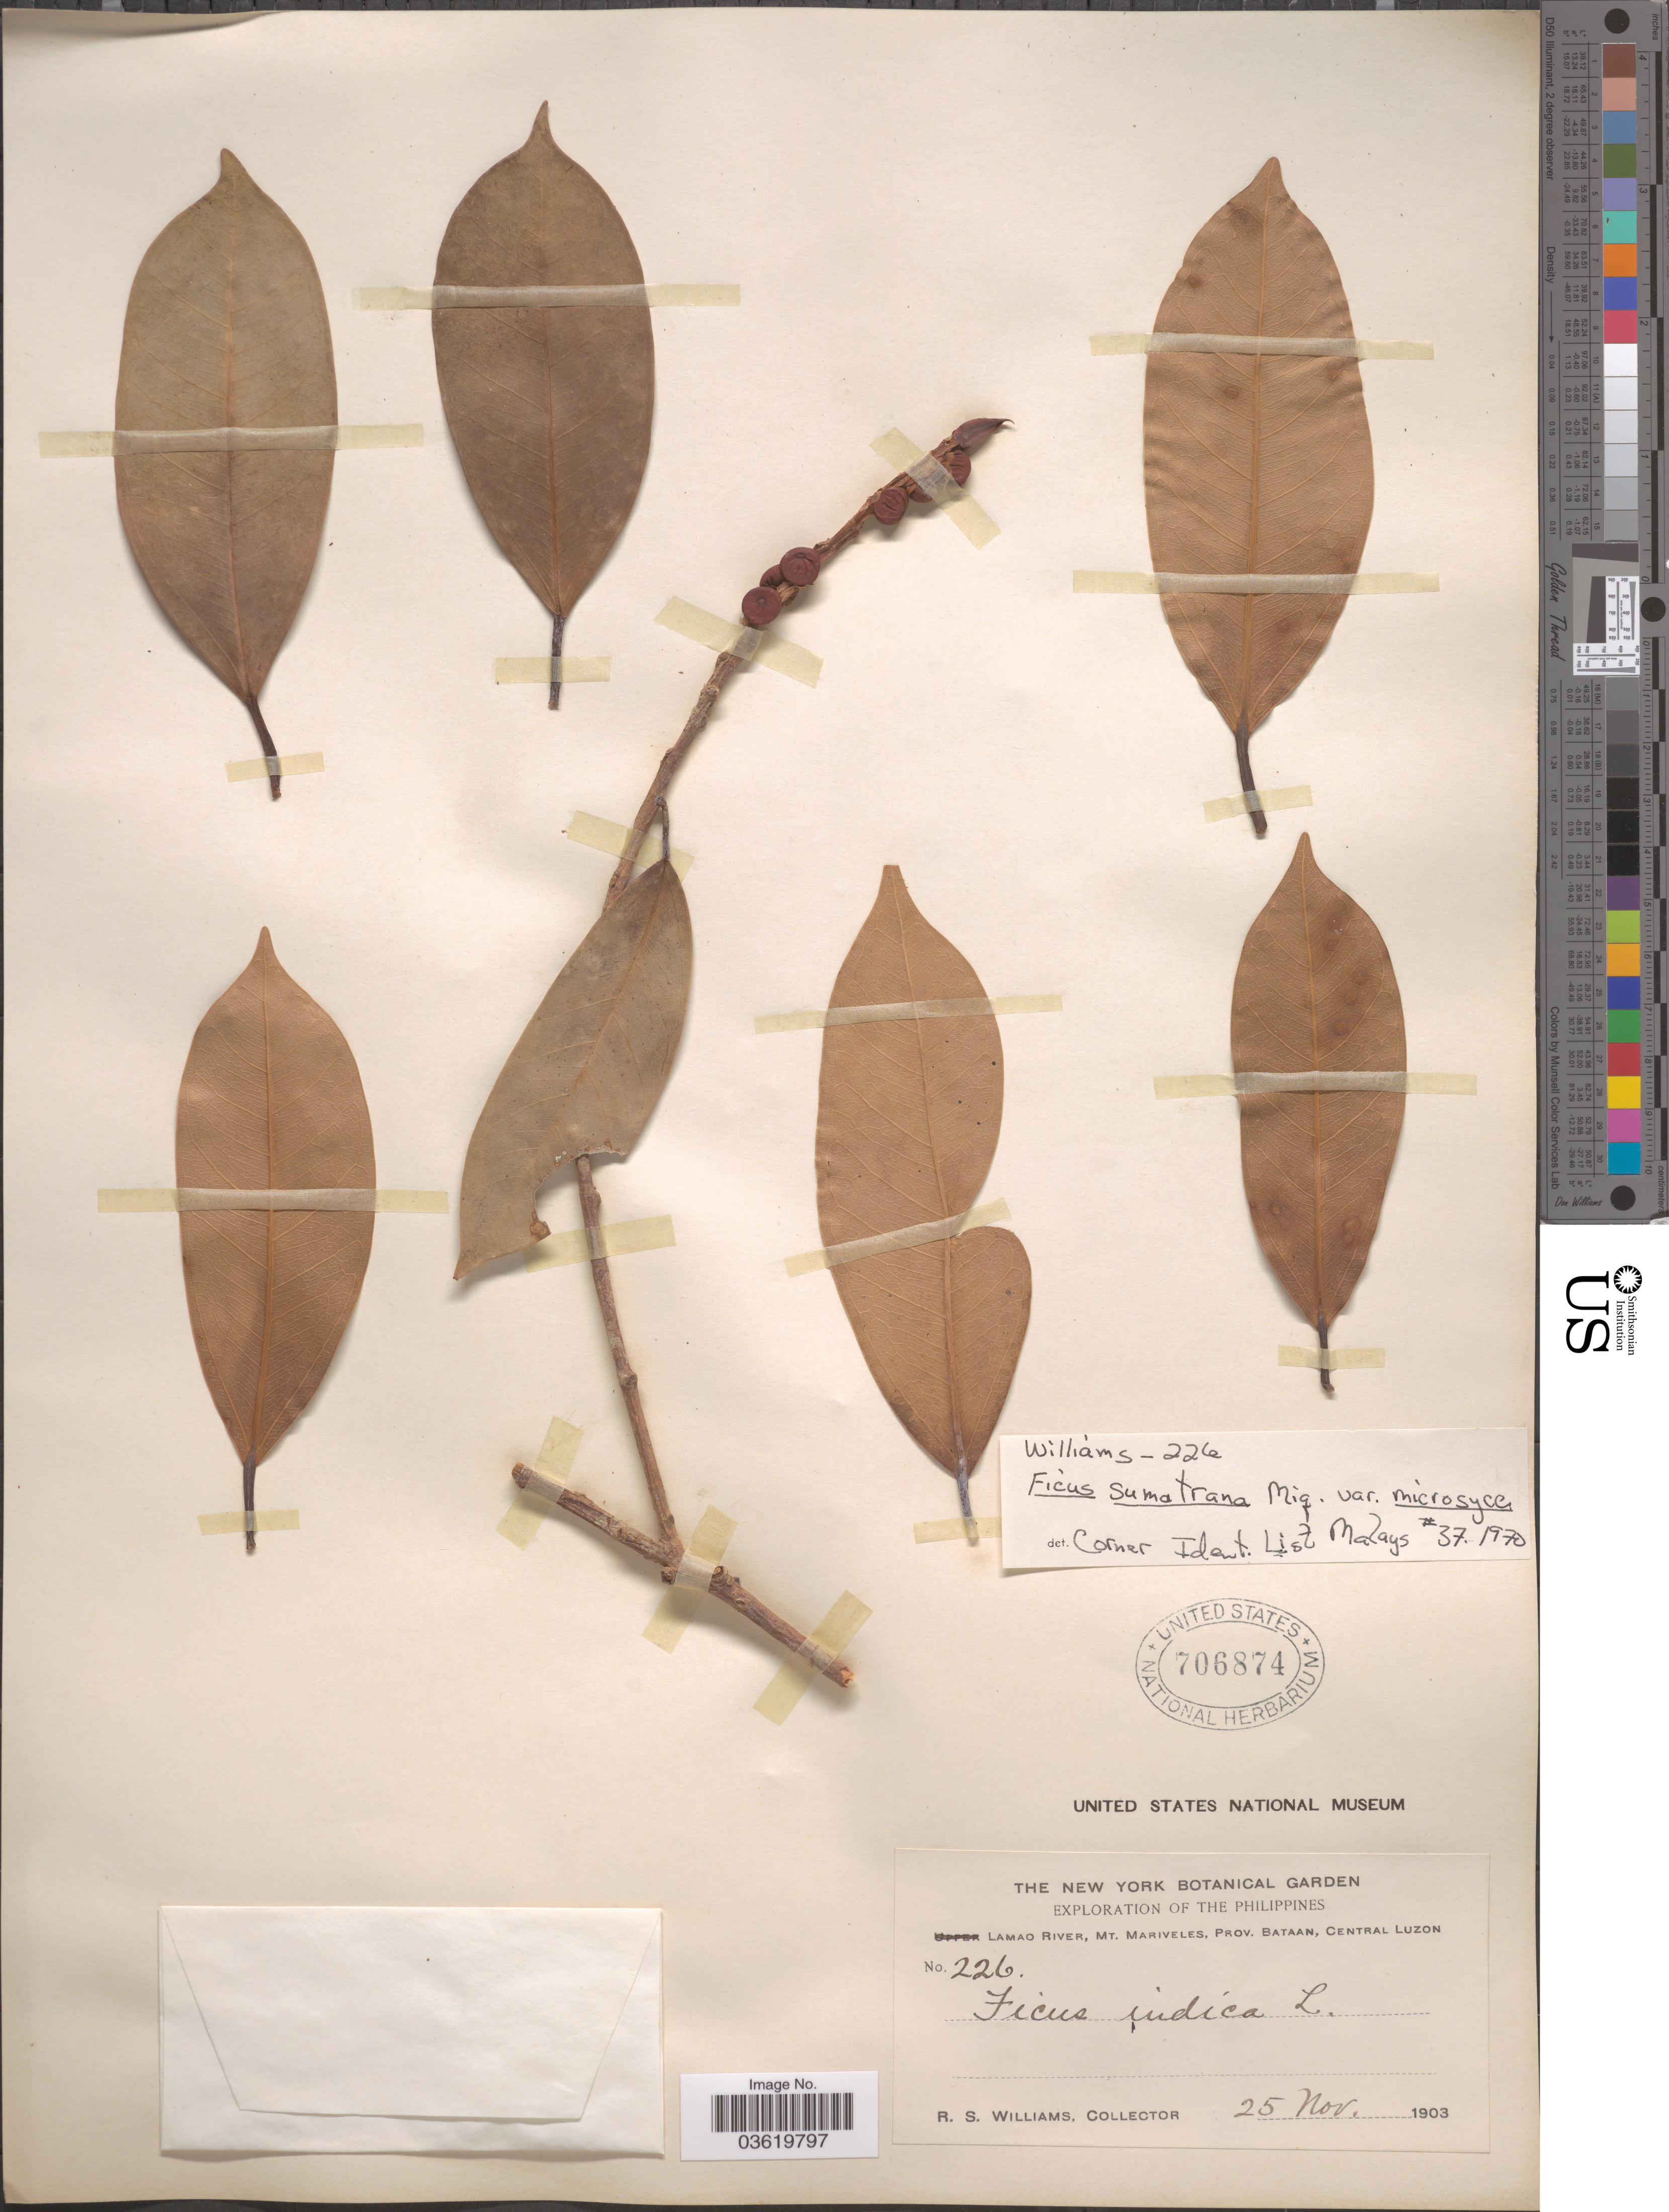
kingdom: Plantae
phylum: Tracheophyta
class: Magnoliopsida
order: Rosales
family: Moraceae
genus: Ficus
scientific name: Ficus sumatrana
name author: Miq.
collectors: R. S. Williams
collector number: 226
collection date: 1903-11-25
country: Philippines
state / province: Central Luzon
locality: Lamao River, Mt. Mariveles, Prov. Bataan.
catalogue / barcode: US 706874